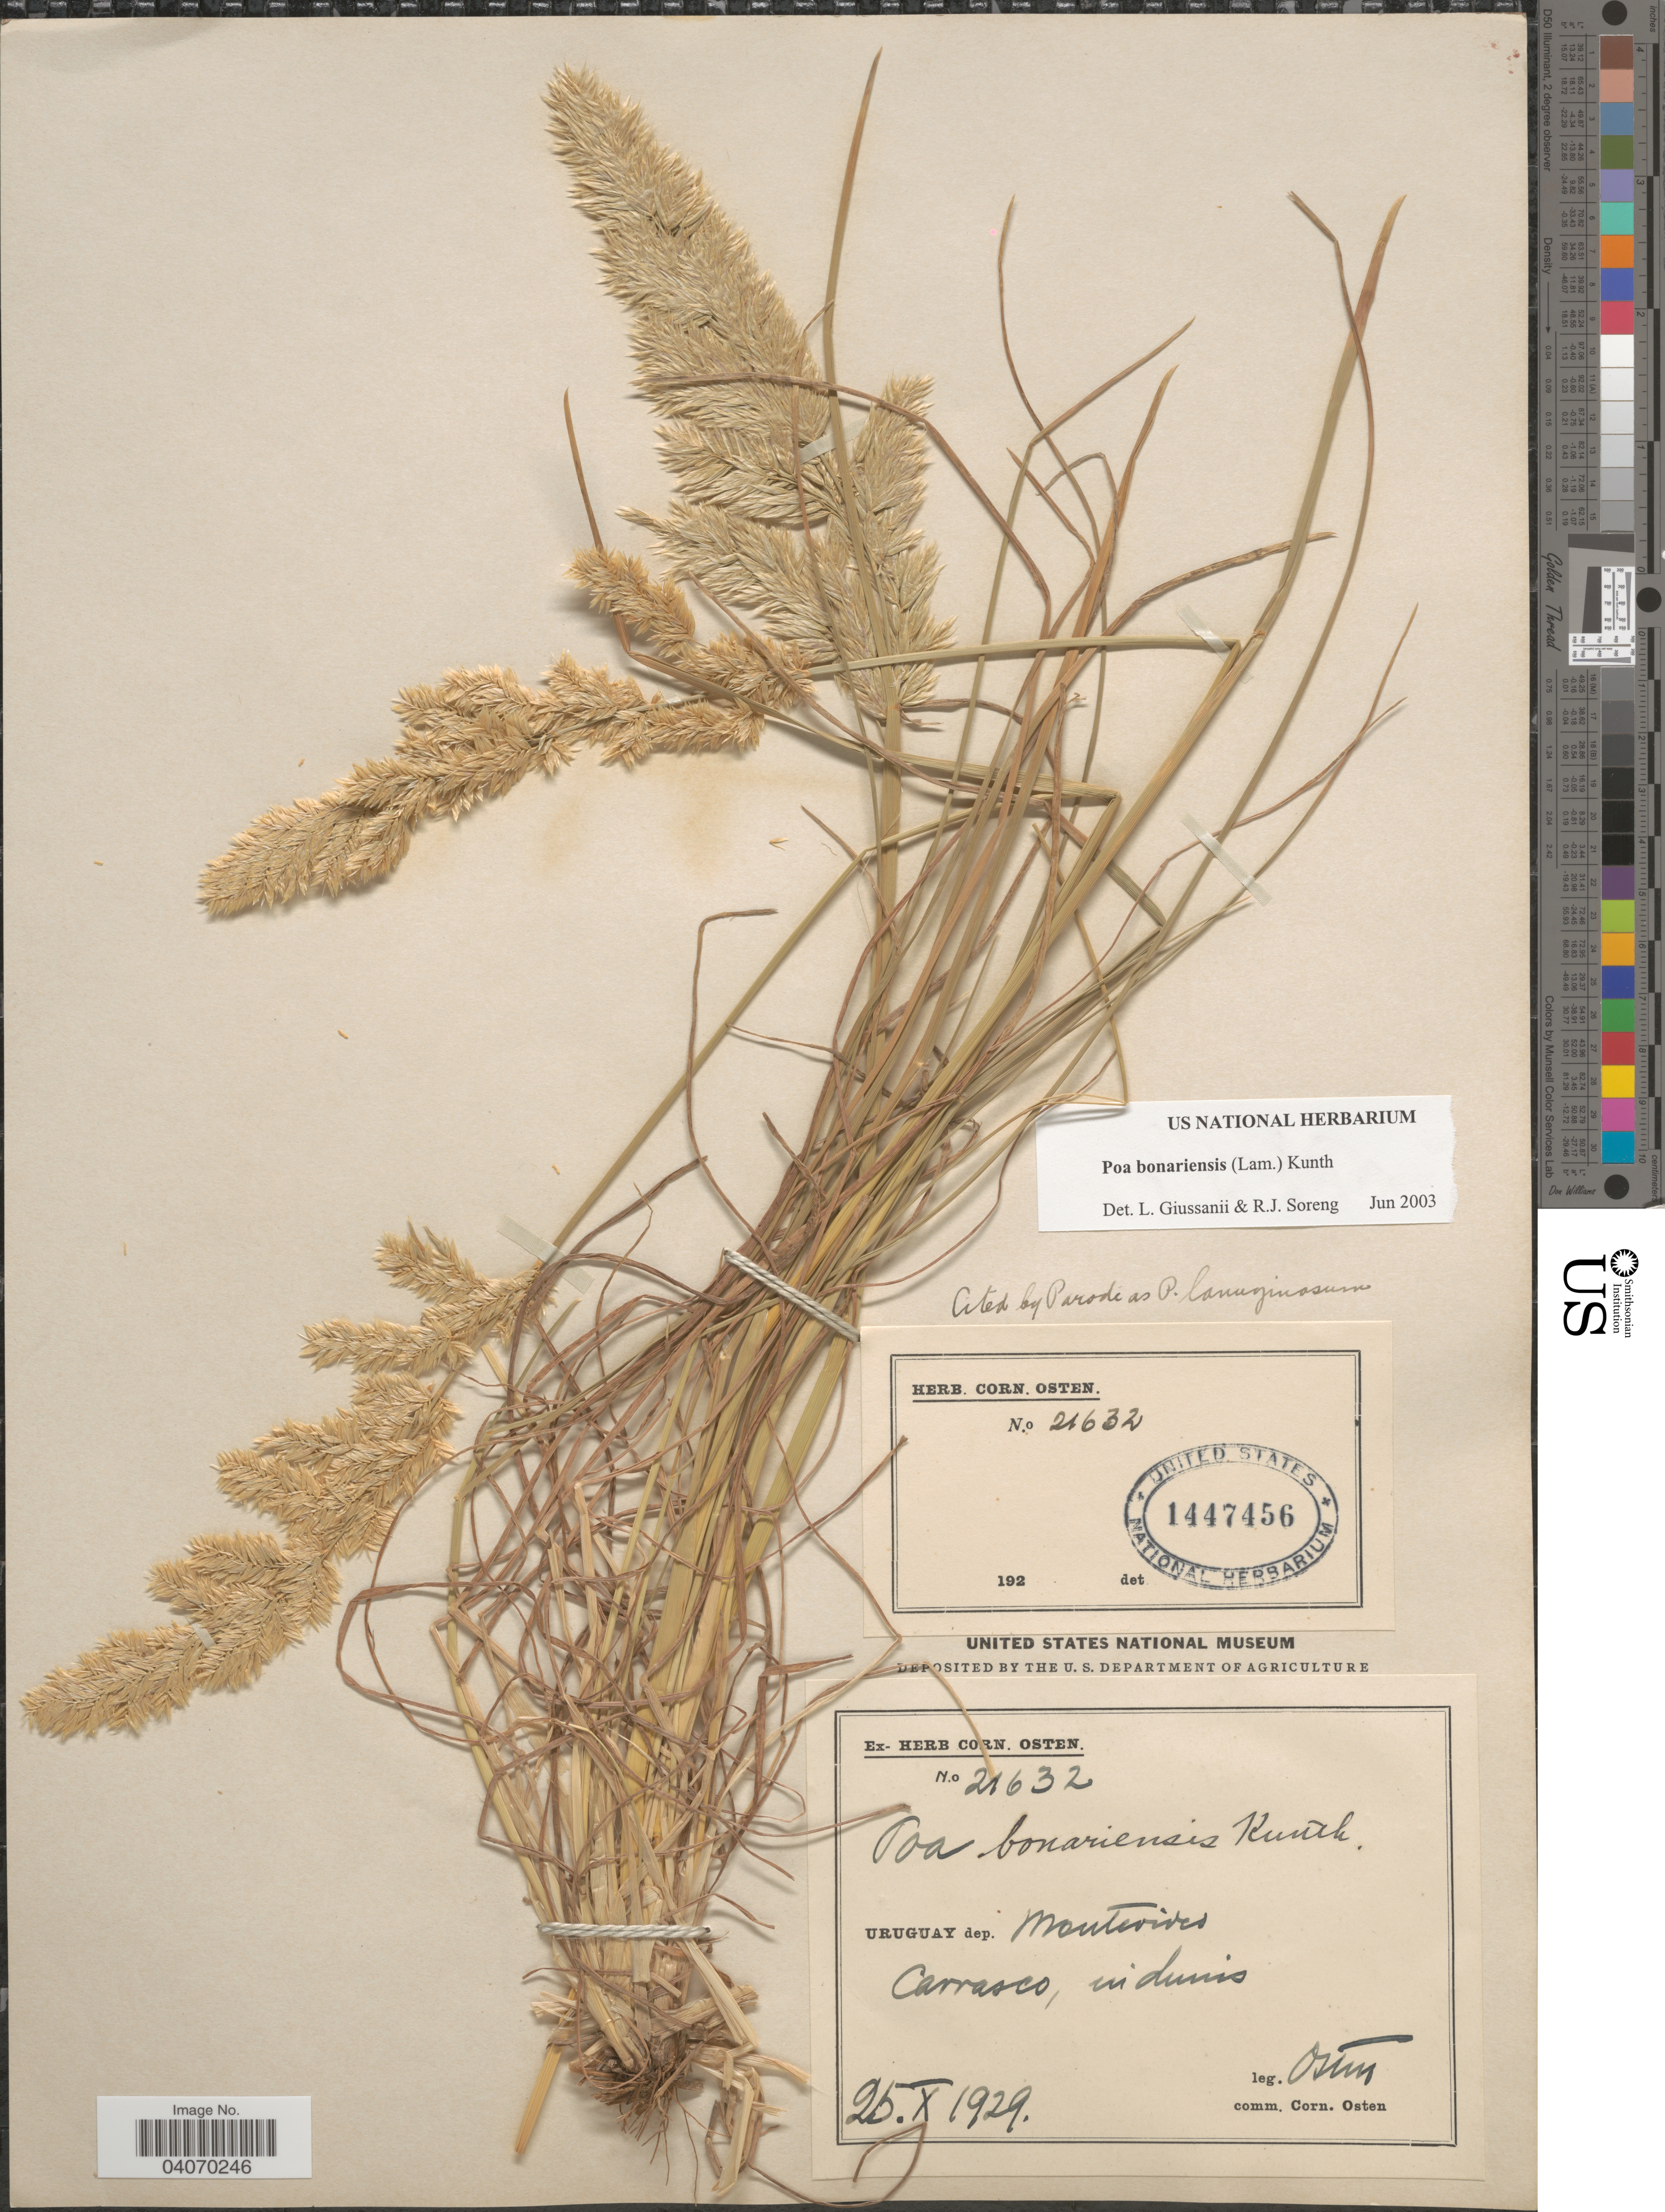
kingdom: Plantae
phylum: Tracheophyta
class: Liliopsida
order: Poales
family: Poaceae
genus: Poa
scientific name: Poa bonariensis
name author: (Lam.) Kunth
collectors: C. Osten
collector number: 21632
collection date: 1929-10-25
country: Uruguay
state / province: Montevideo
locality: Carrasco, in dunis.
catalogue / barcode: US 1447456